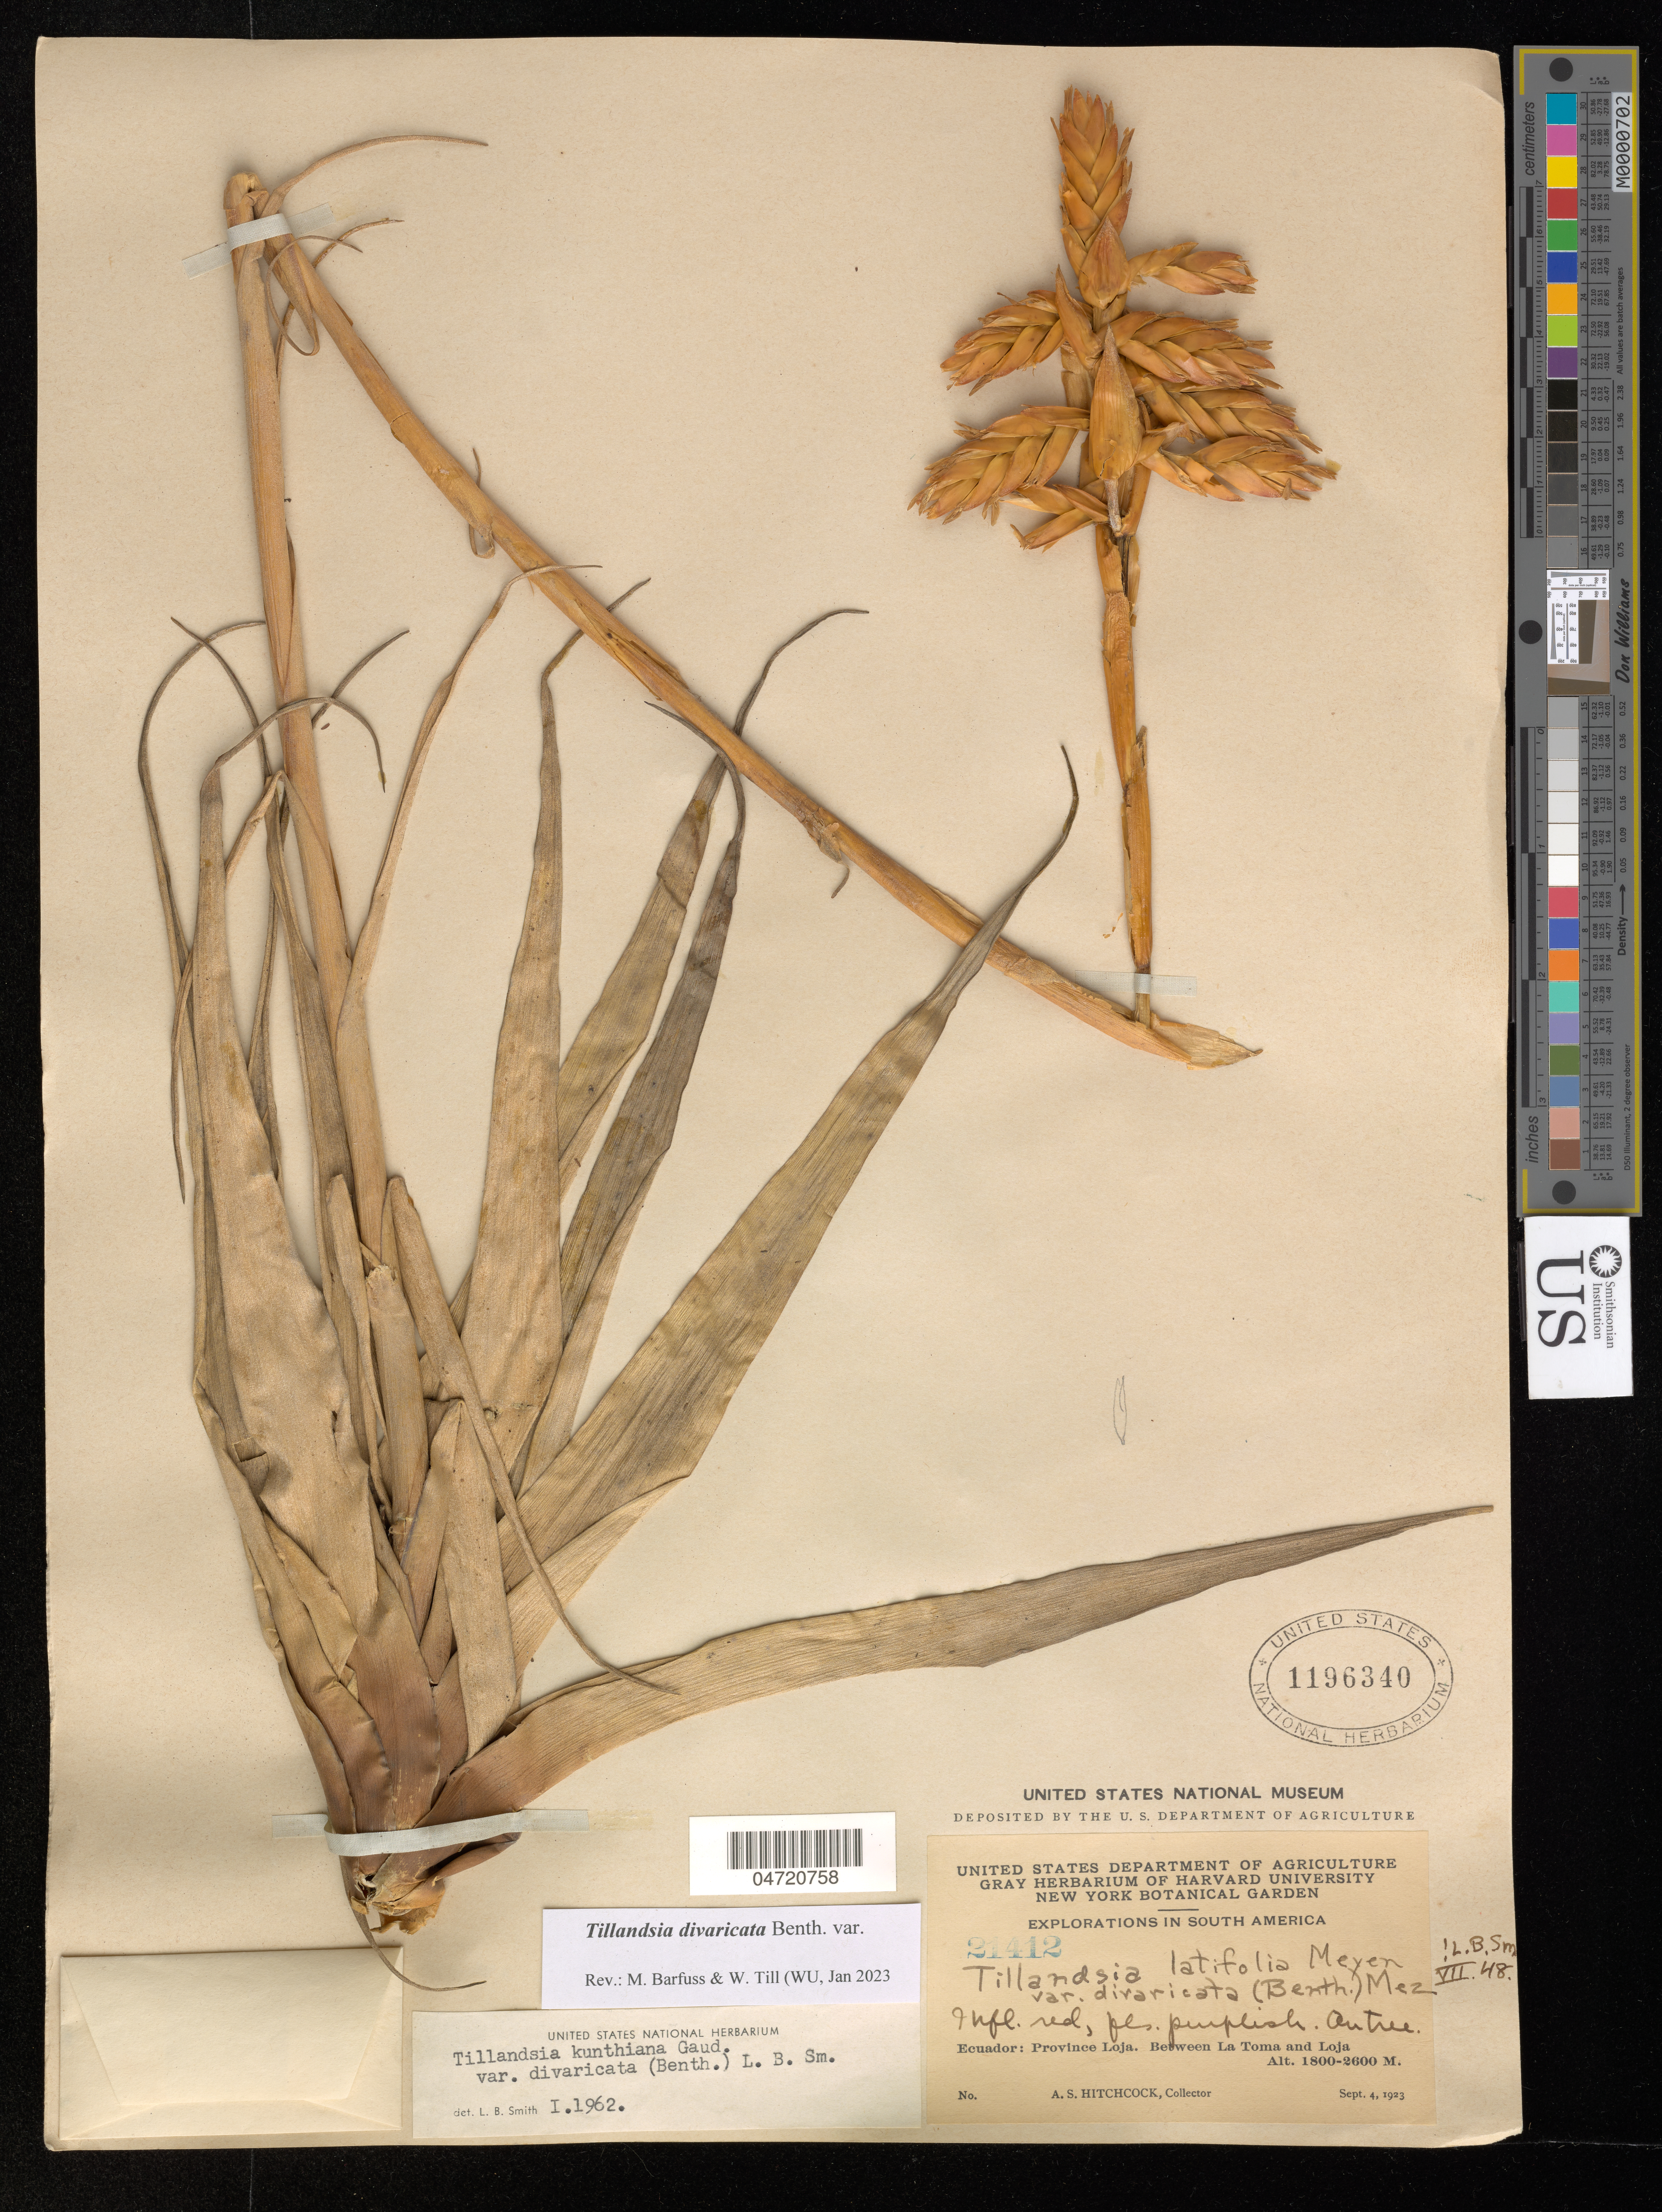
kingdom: Plantae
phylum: Tracheophyta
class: Liliopsida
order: Poales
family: Bromeliaceae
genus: Tillandsia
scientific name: Tillandsia divaricata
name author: Benth.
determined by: Barfuss, Michael H.; Till, W.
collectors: A. S. Hitchcock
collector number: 21412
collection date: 1923-09-04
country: Ecuador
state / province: Loja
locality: Between La Toma and Loja.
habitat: On tree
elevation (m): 1800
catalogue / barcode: US 1196340